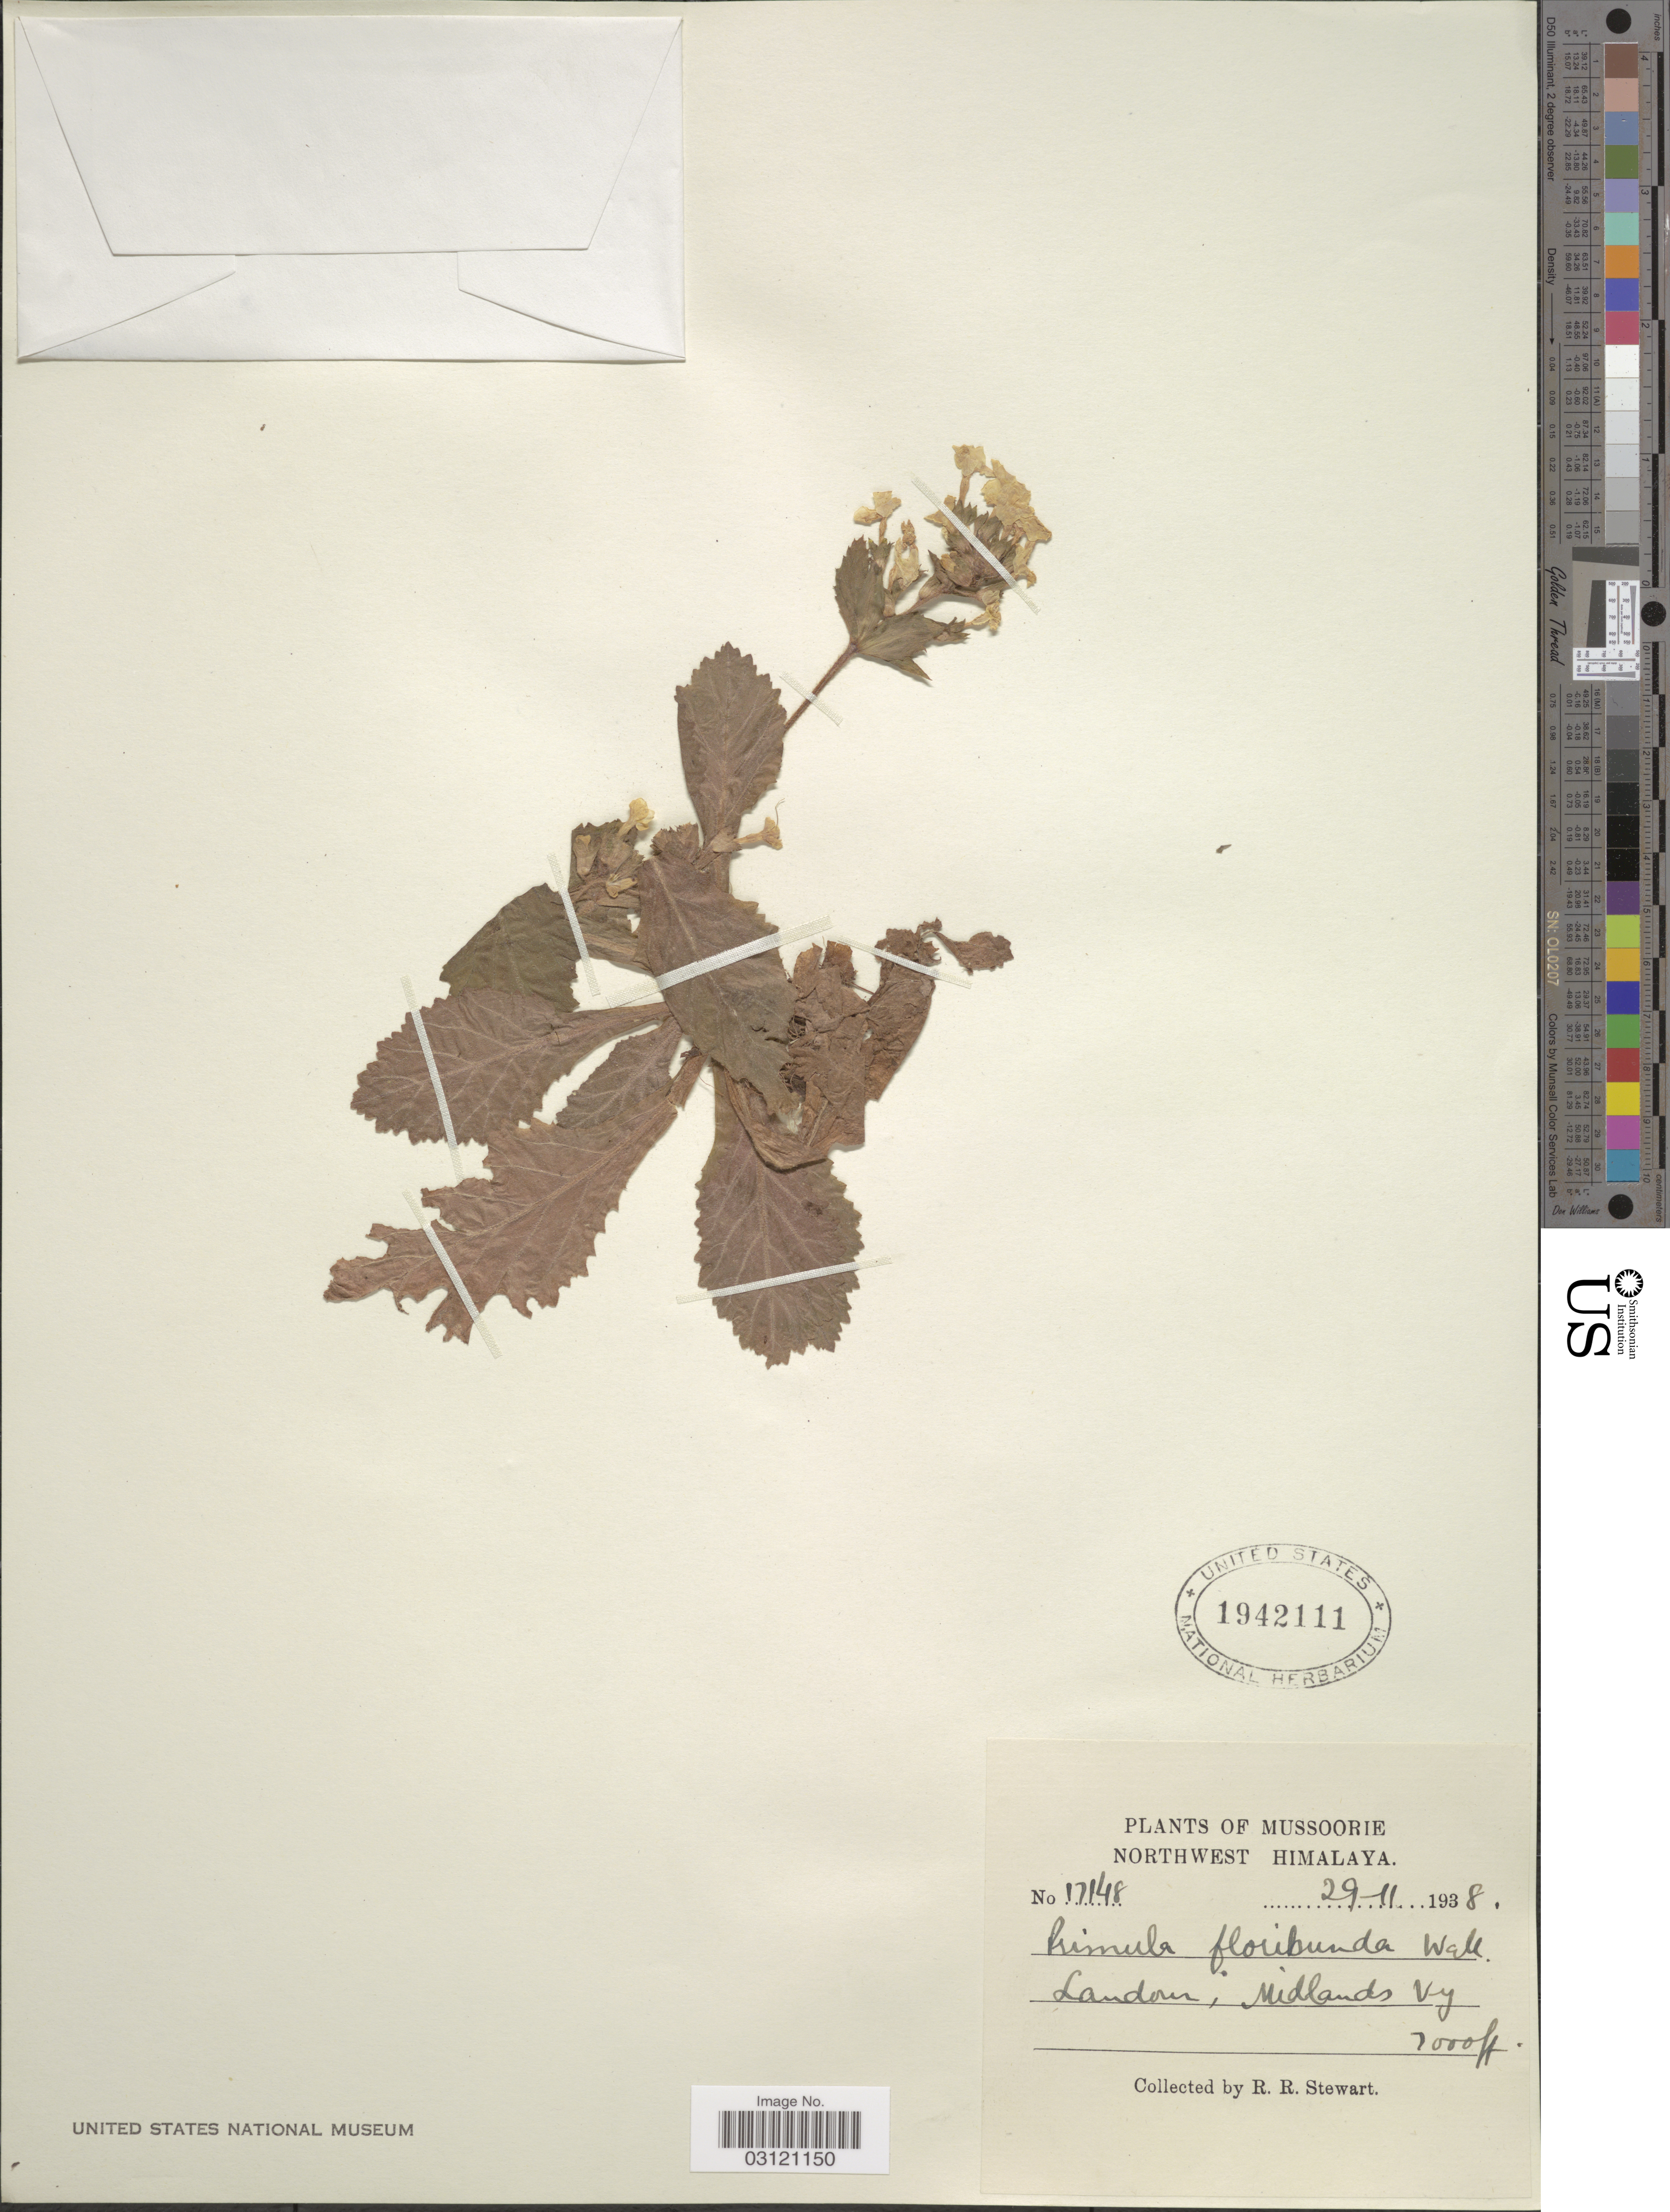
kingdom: Plantae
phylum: Tracheophyta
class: Magnoliopsida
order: Ericales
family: Primulaceae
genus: Primula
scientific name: Primula floribunda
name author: Wall.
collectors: R. Stewart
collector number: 17148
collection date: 1938-11-29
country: India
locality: Mussoorie. Northwest Himalaya. Landour, Midlands Vy.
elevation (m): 2134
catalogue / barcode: US 1942111